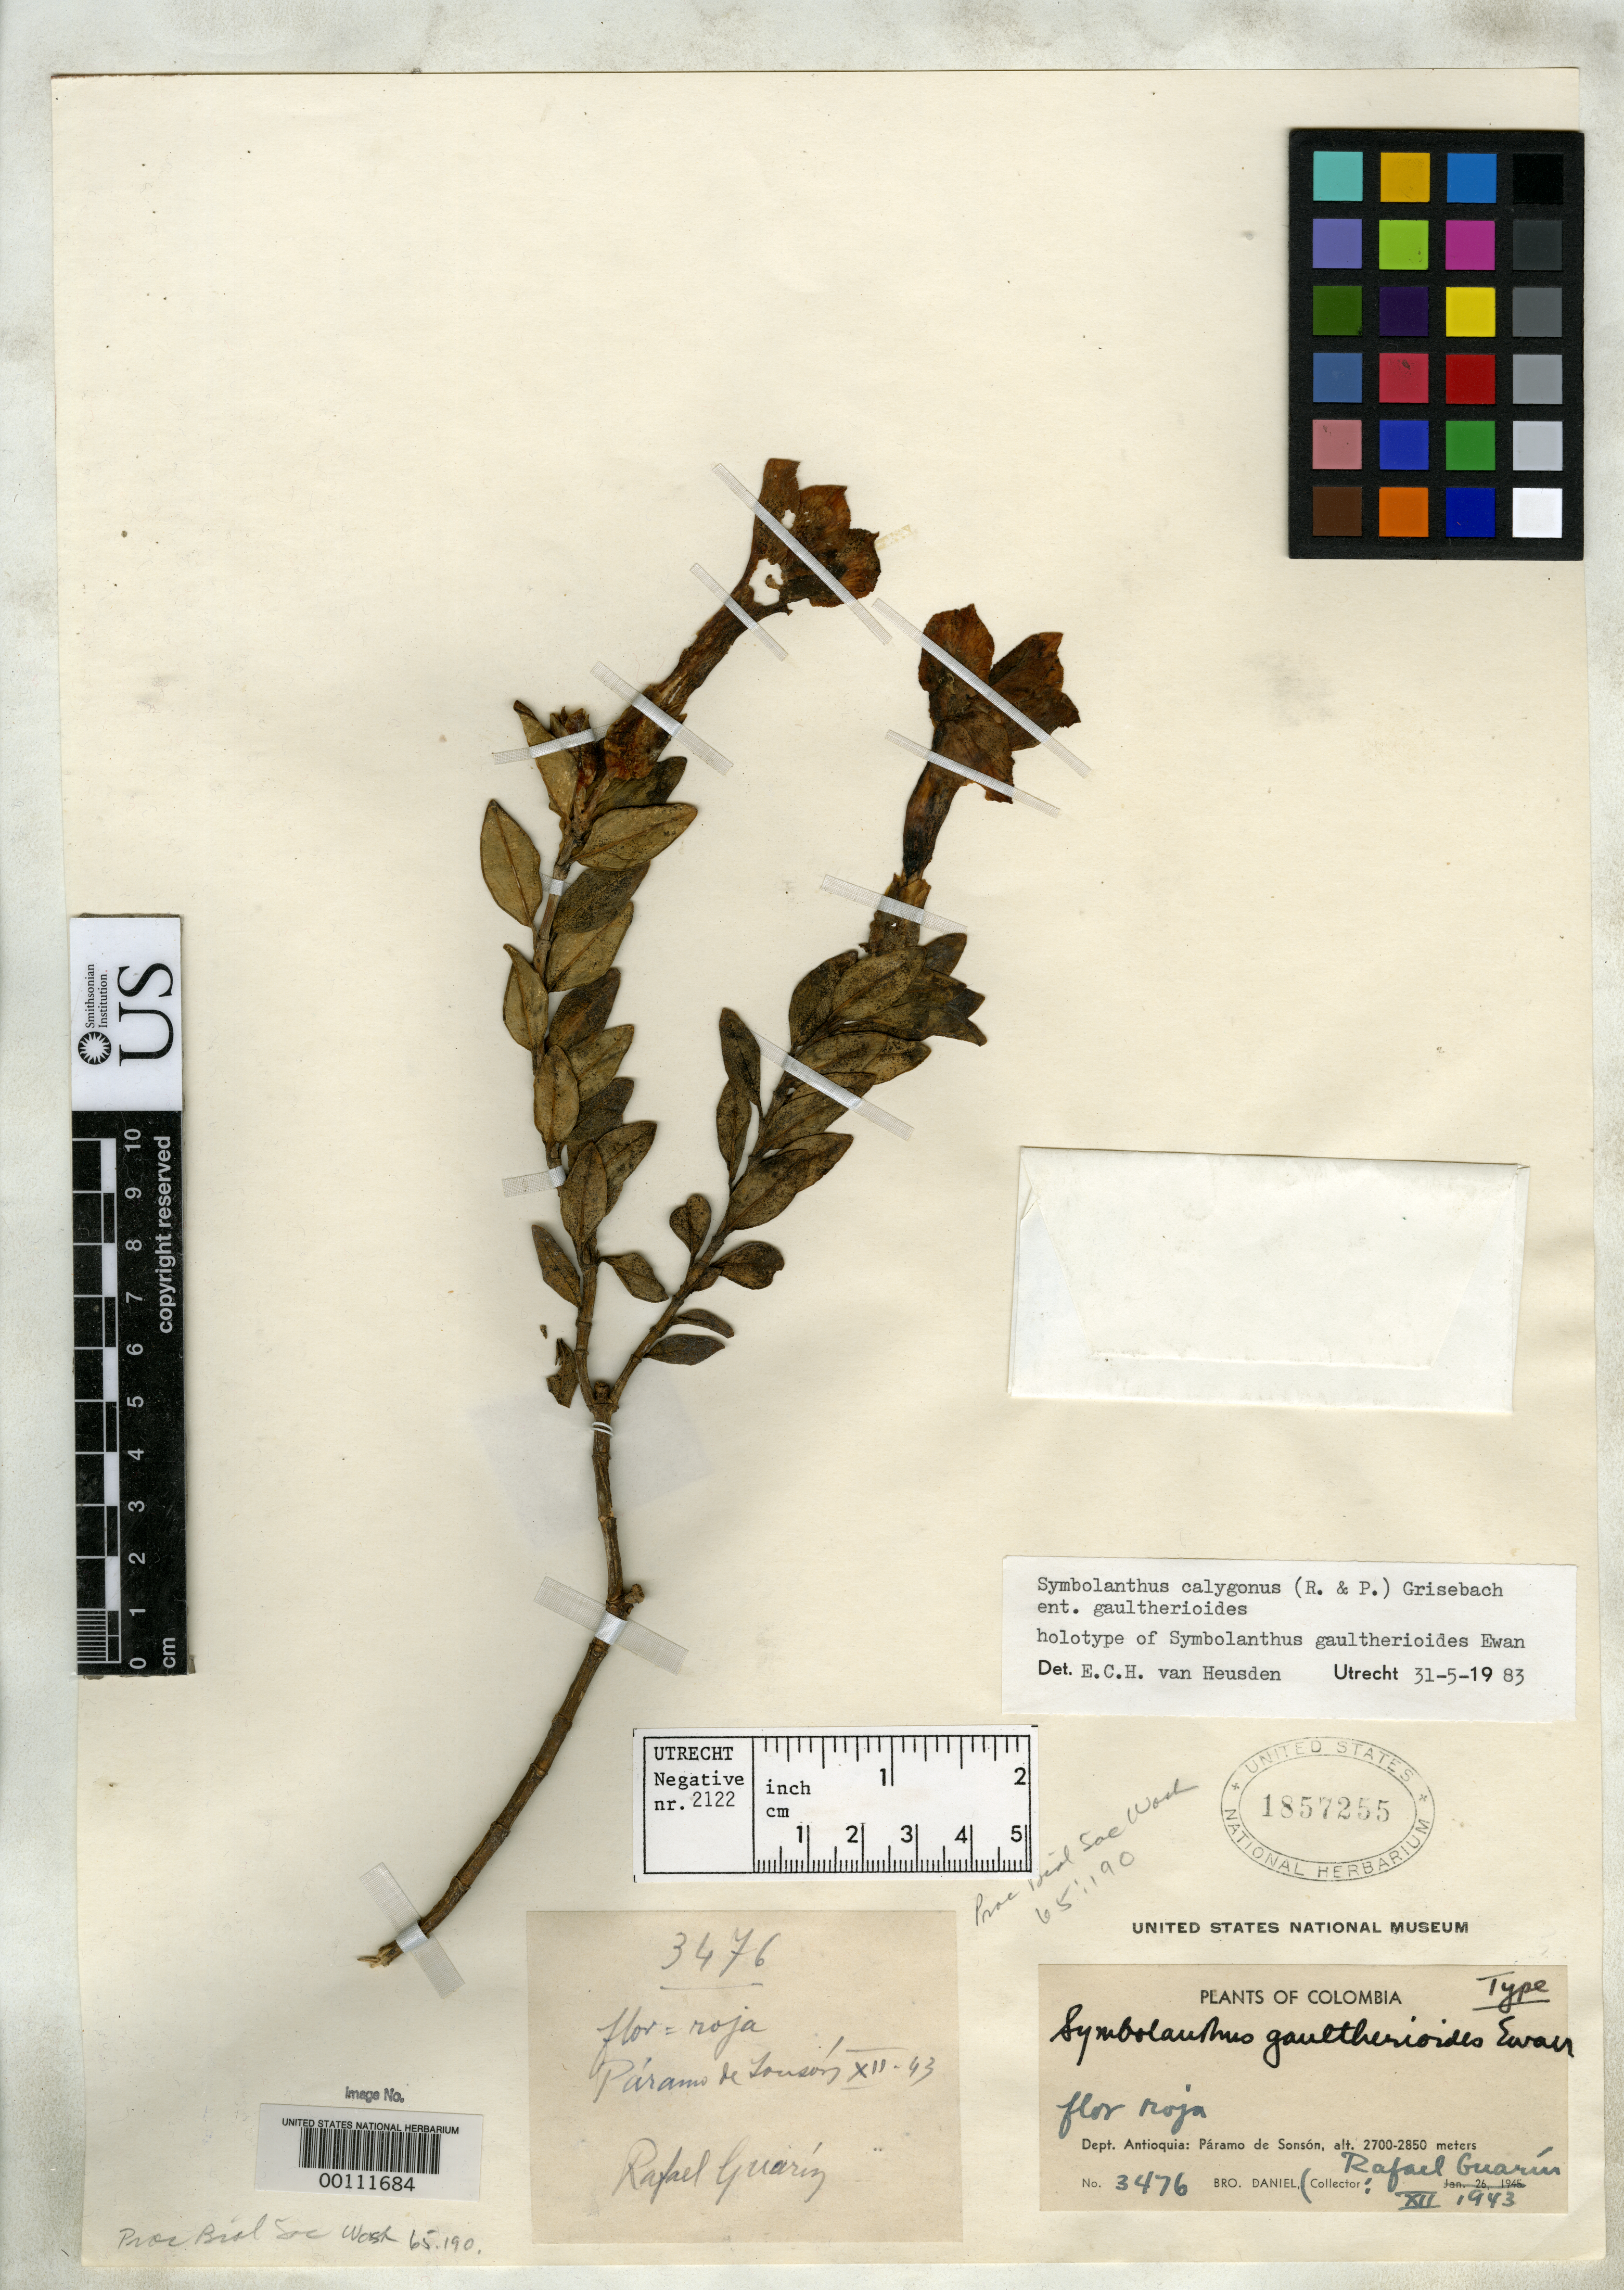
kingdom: Plantae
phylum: Tracheophyta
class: Magnoliopsida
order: Gentianales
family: Gentianaceae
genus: Symbolanthus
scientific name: Symbolanthus gaultherioides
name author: Ewan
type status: Holotype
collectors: Bro. Daniel & R. Guarin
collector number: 3476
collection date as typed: Dec 1943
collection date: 1943-12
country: Colombia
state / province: Antioquia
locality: Paramo de Sonson.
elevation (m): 2700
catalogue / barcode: US 1857255